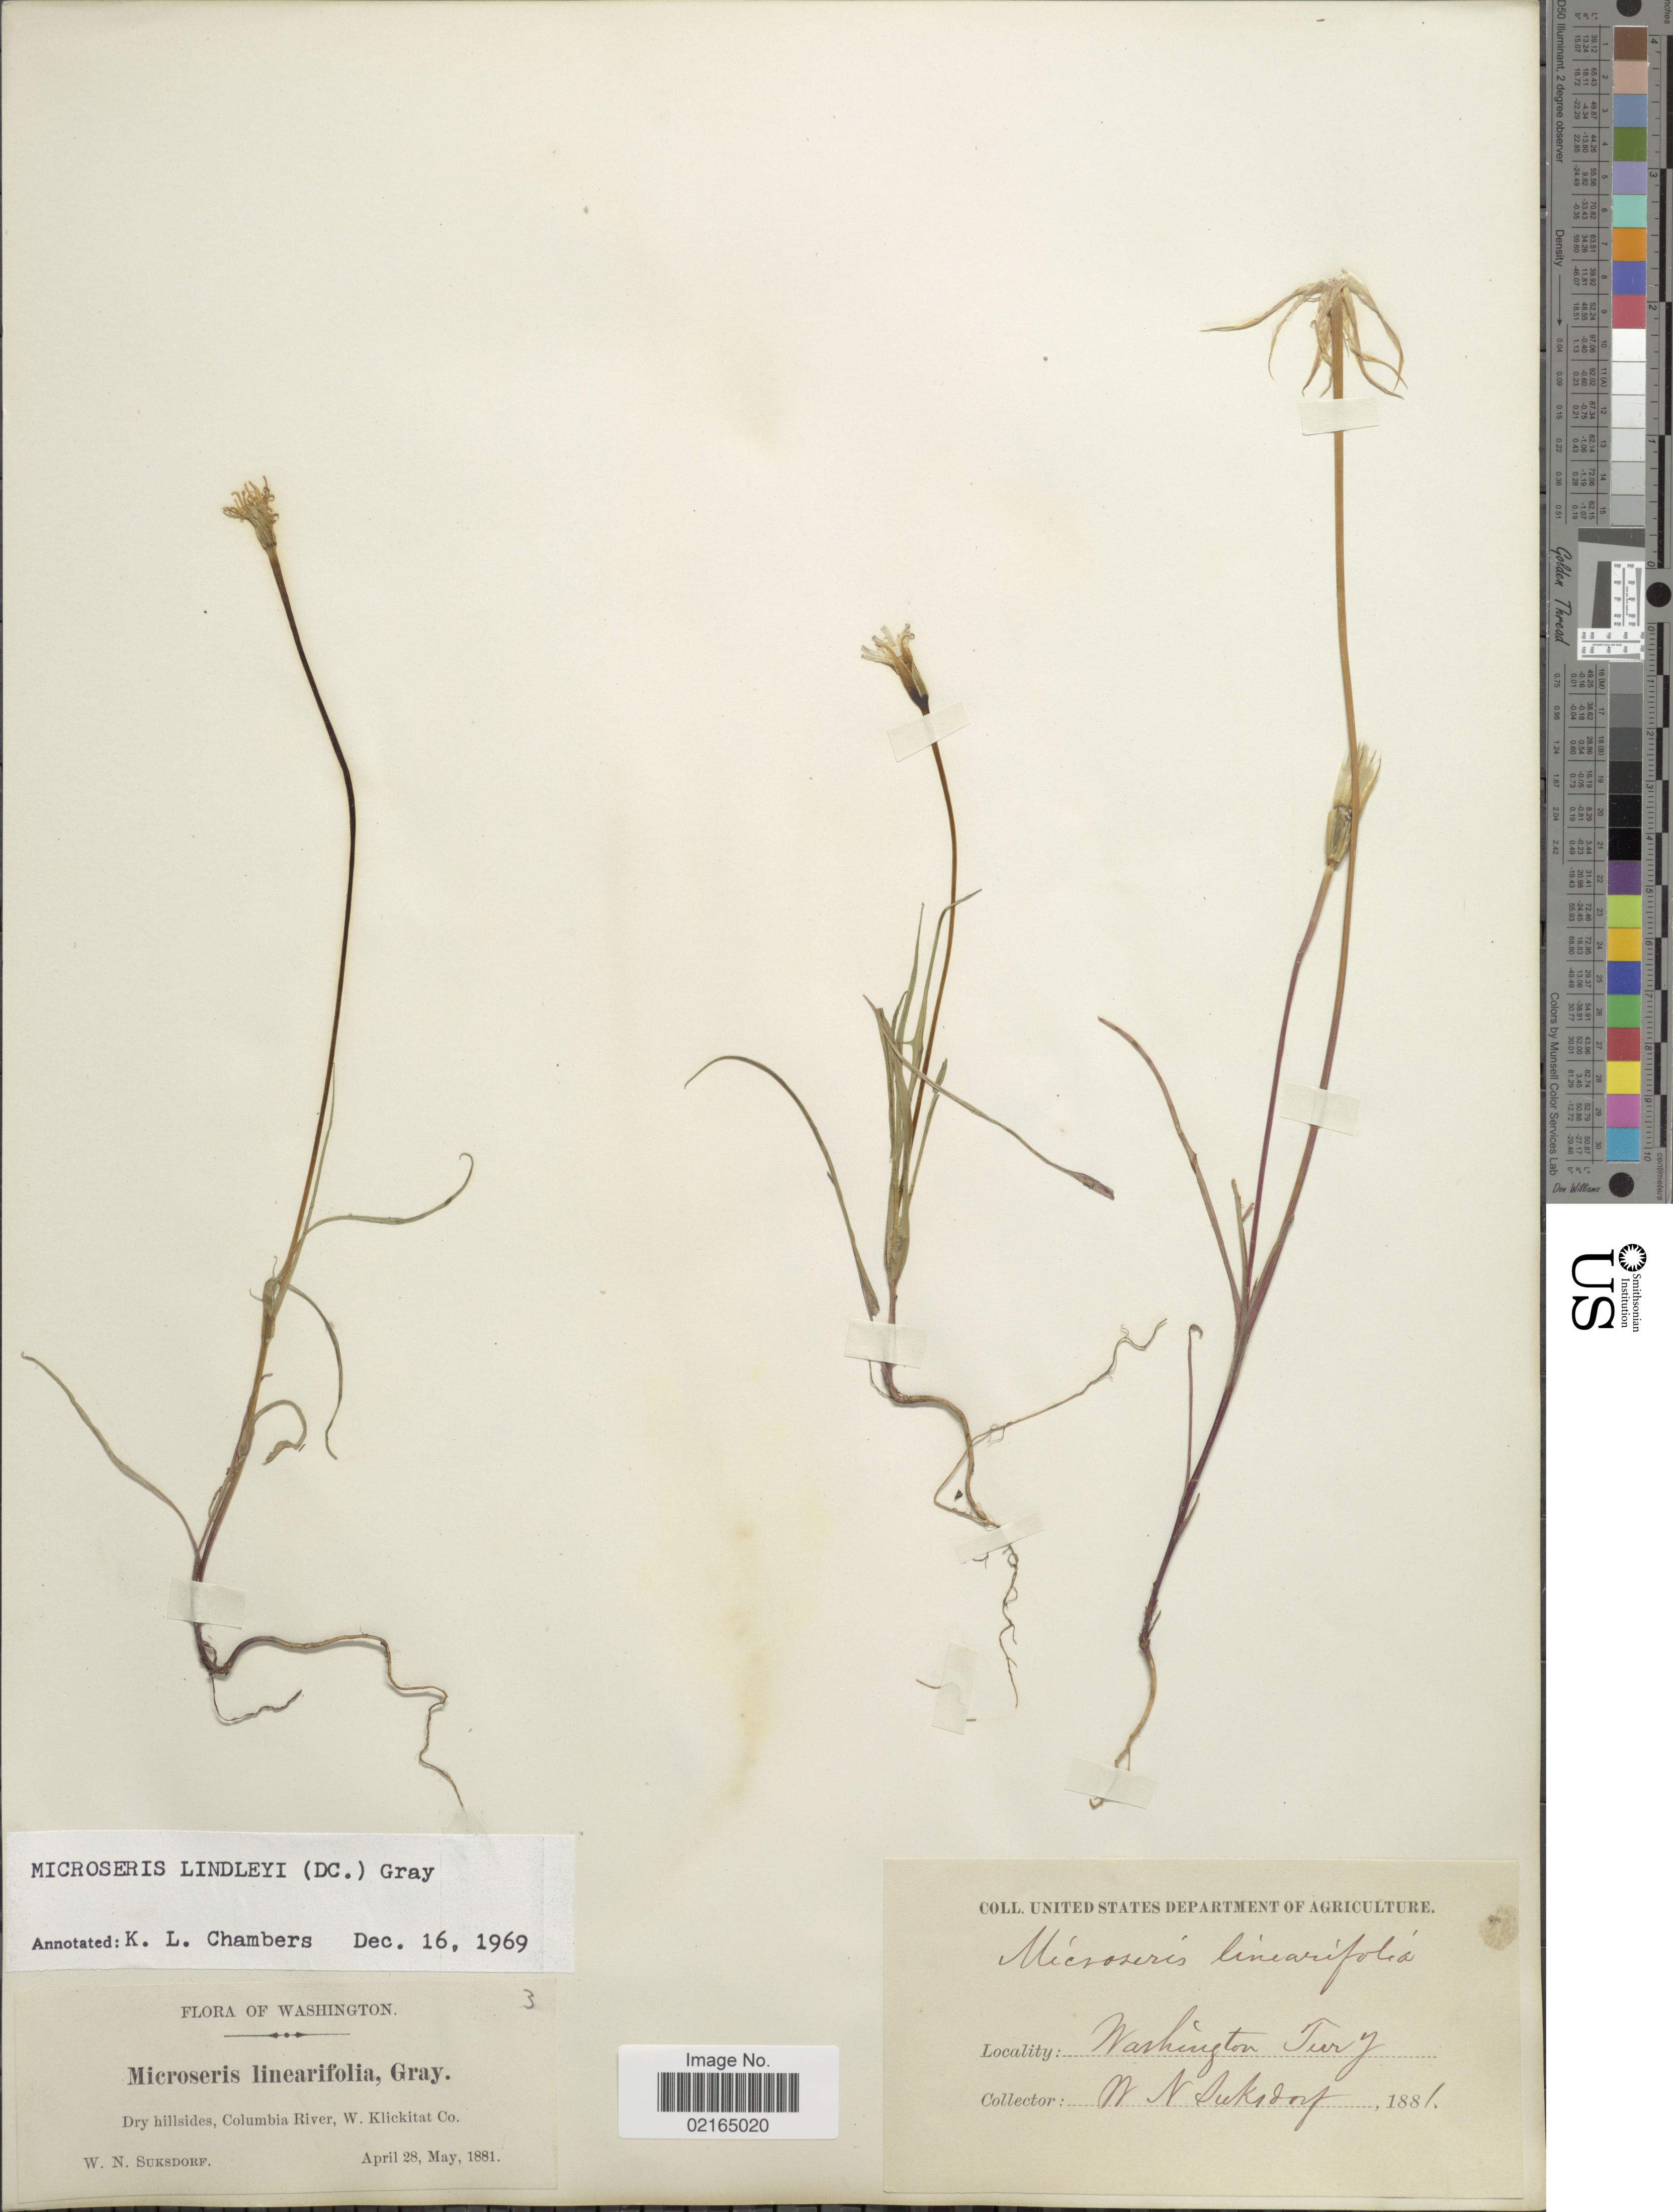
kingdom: Plantae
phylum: Tracheophyta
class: Magnoliopsida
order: Asterales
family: Asteraceae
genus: Uropappus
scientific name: Uropappus lindleyi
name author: (DC.) Nutt.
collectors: W. N. Suksdorf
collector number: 3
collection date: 1881-04-28/1881-05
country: United States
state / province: Washington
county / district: Klickitat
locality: Dry hillsides, columbia River, W. Klickitat Co.